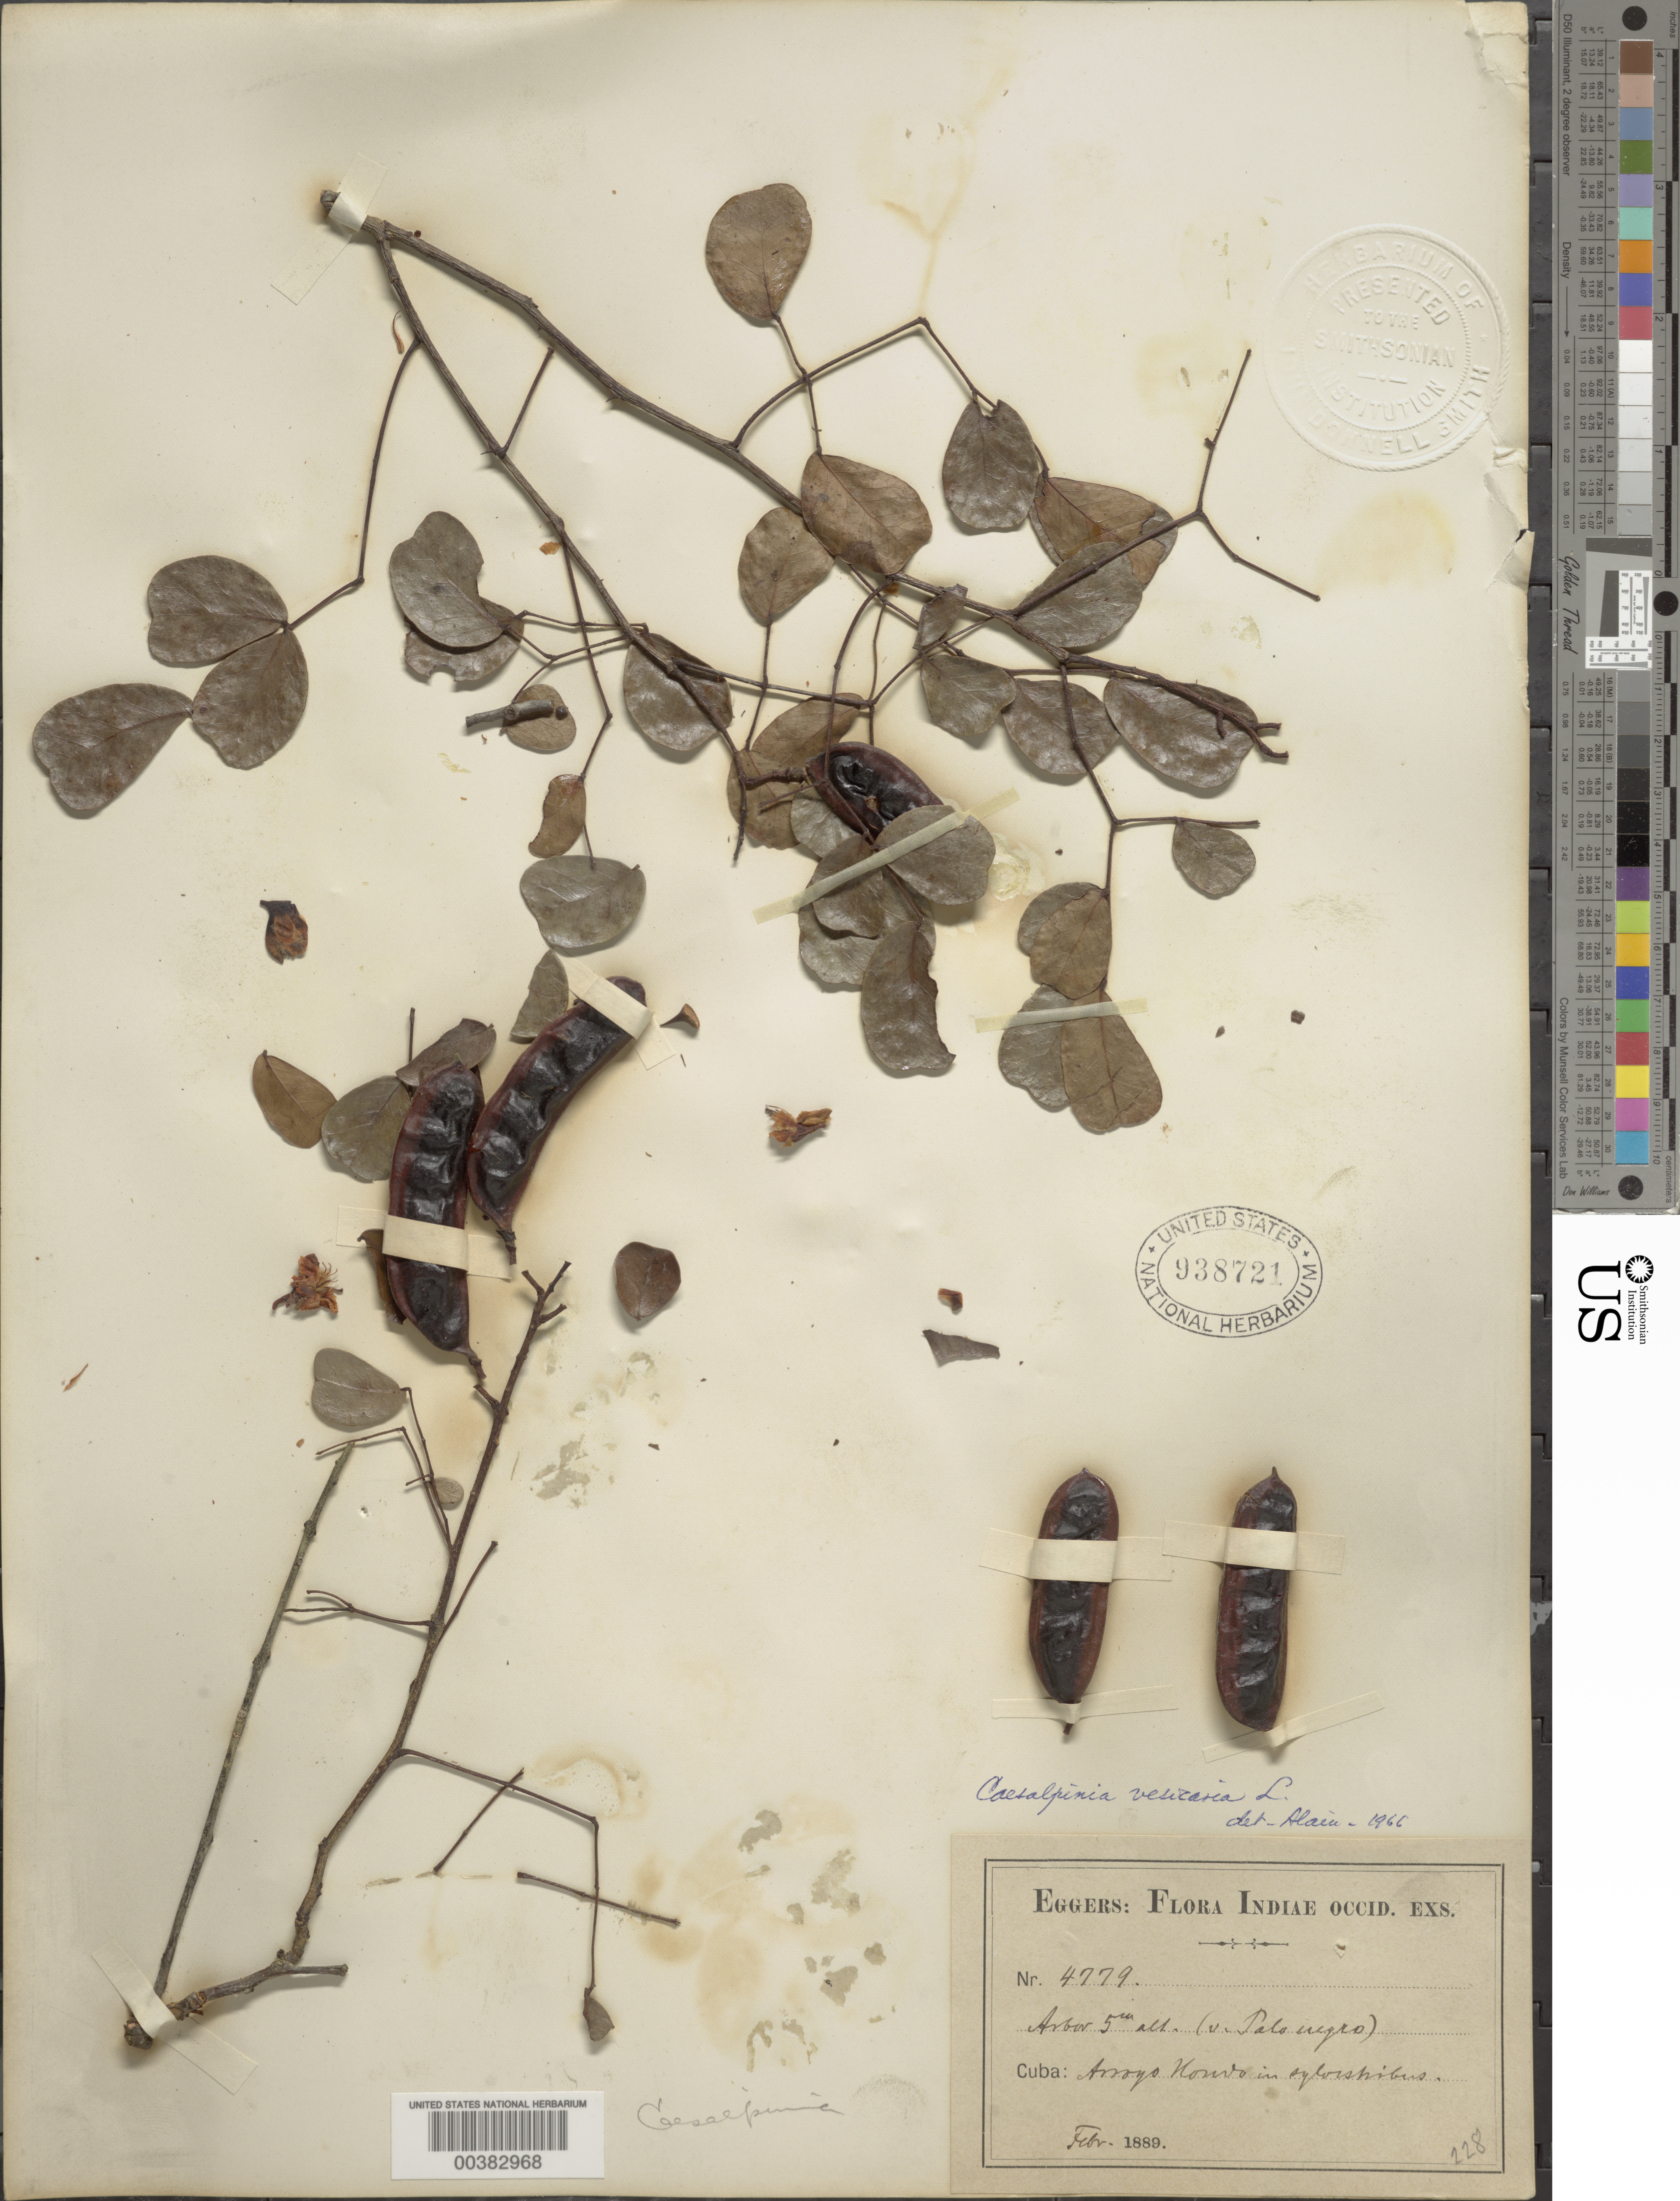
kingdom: Plantae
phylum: Tracheophyta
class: Magnoliopsida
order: Fabales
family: Fabaceae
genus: Tara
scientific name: Tara vesicaria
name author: (L.) Molinari et al.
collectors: H. F. A. von Eggers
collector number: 4779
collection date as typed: Feb 1889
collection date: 1889-02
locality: Arroyo nouvo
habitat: In sylvishibus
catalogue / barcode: US 938721